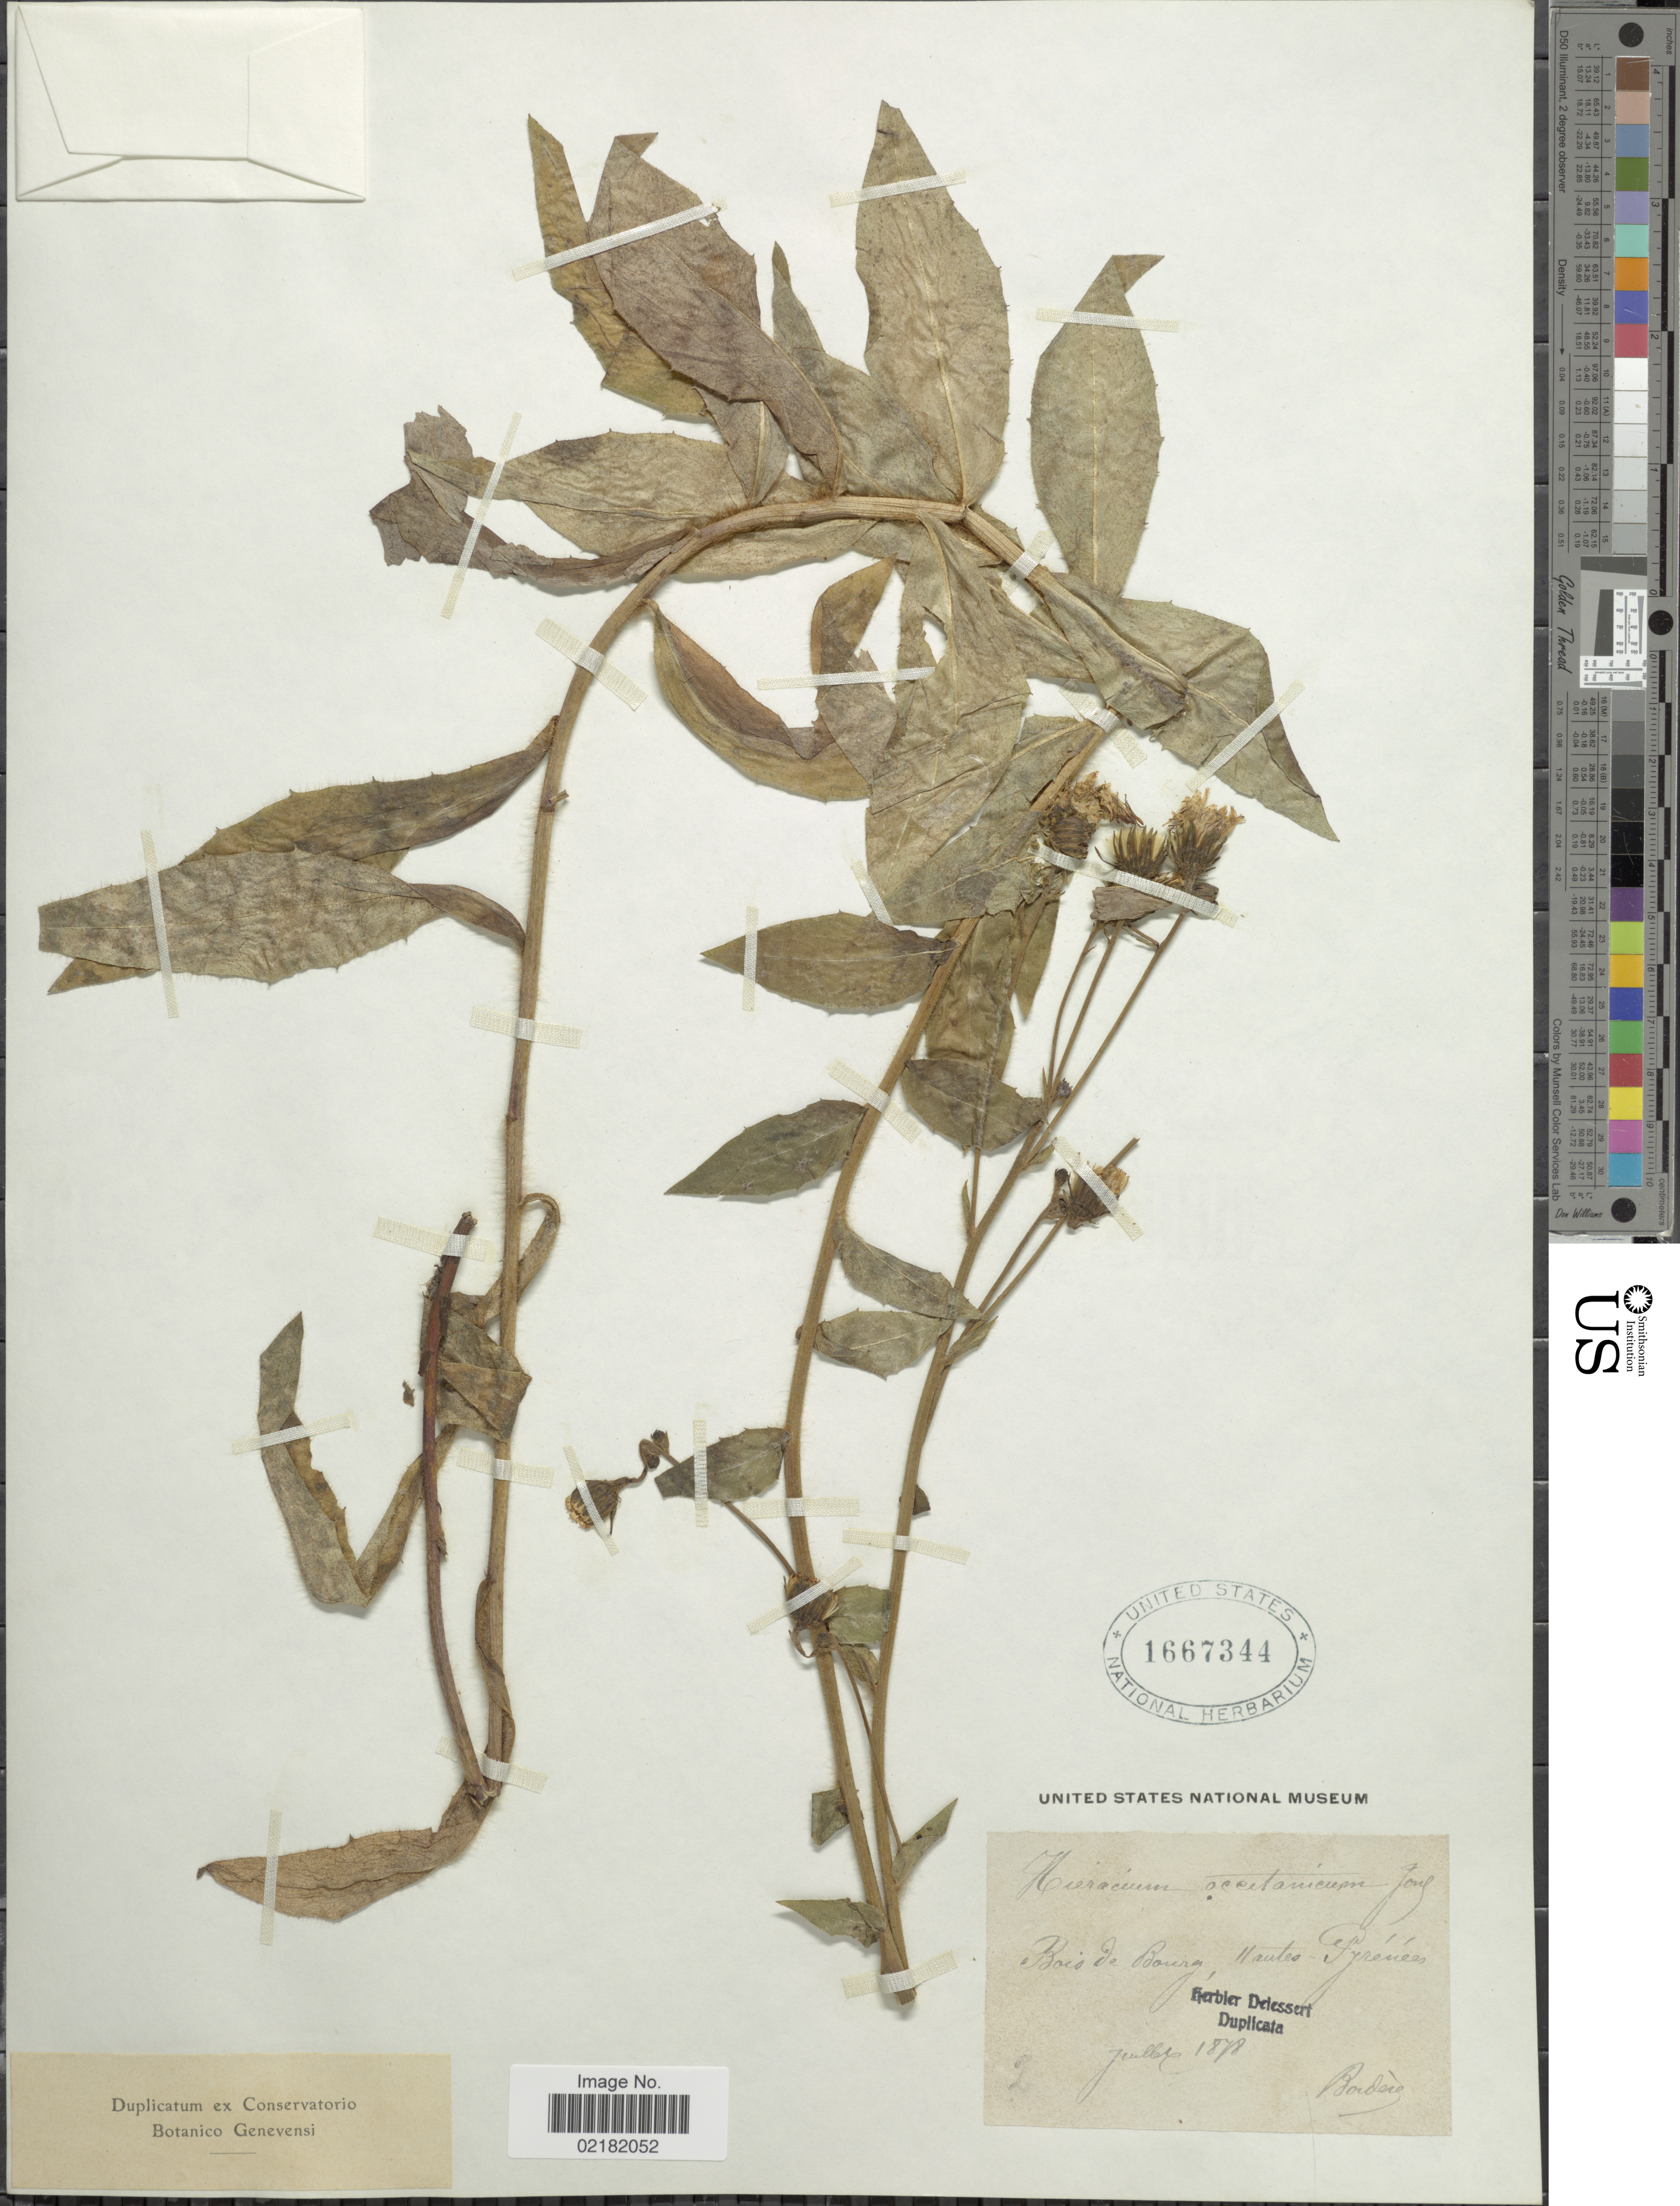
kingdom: Plantae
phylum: Tracheophyta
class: Magnoliopsida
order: Asterales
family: Asteraceae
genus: Hieracium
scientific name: Hieracium repandulare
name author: Druce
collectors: -. Bordère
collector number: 2?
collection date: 1878-07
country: France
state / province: Occitanie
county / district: Hautes-Pyrénées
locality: Bois de Bourg, Hautes Pyrenees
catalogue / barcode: US 1667344